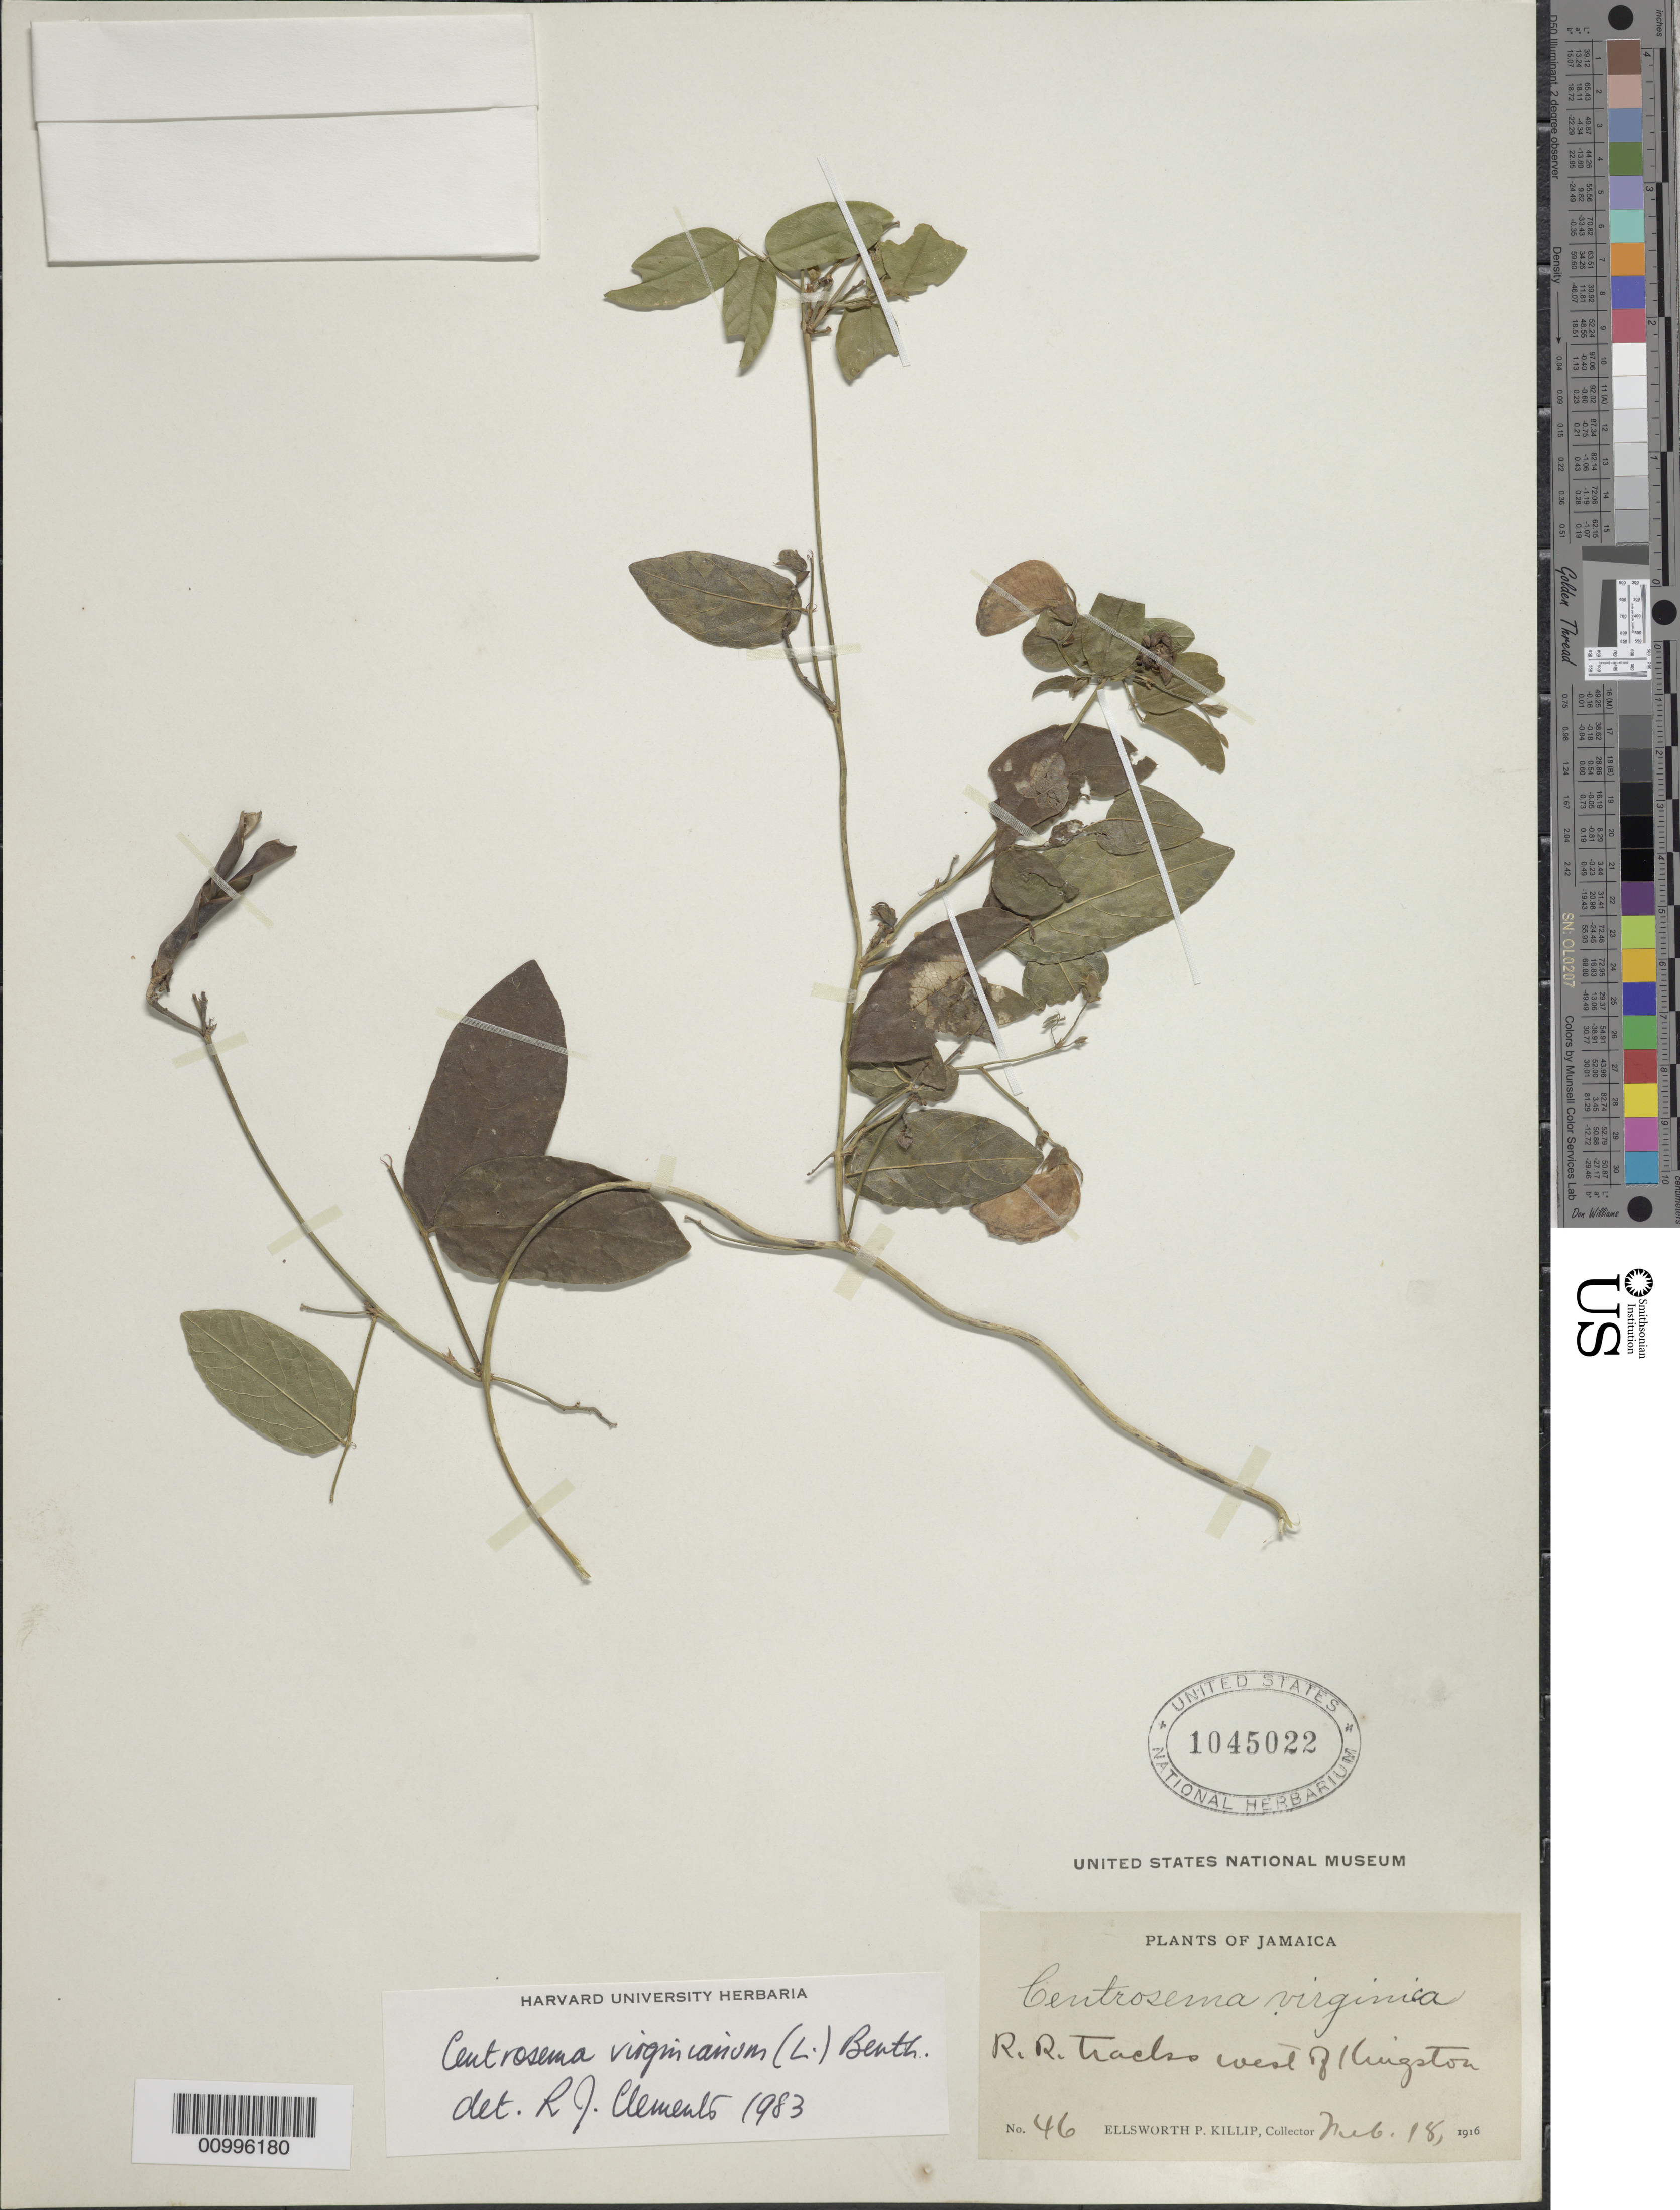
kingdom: Plantae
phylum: Tracheophyta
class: Magnoliopsida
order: Fabales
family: Fabaceae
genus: Centrosema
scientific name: Centrosema virginianum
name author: (L.) Benth.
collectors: E. P. Killip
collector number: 46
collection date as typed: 18 Mar 1916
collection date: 1916-03-18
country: Jamaica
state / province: Kingston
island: Jamaica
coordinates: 0 N, 0 E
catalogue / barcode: US 1045022